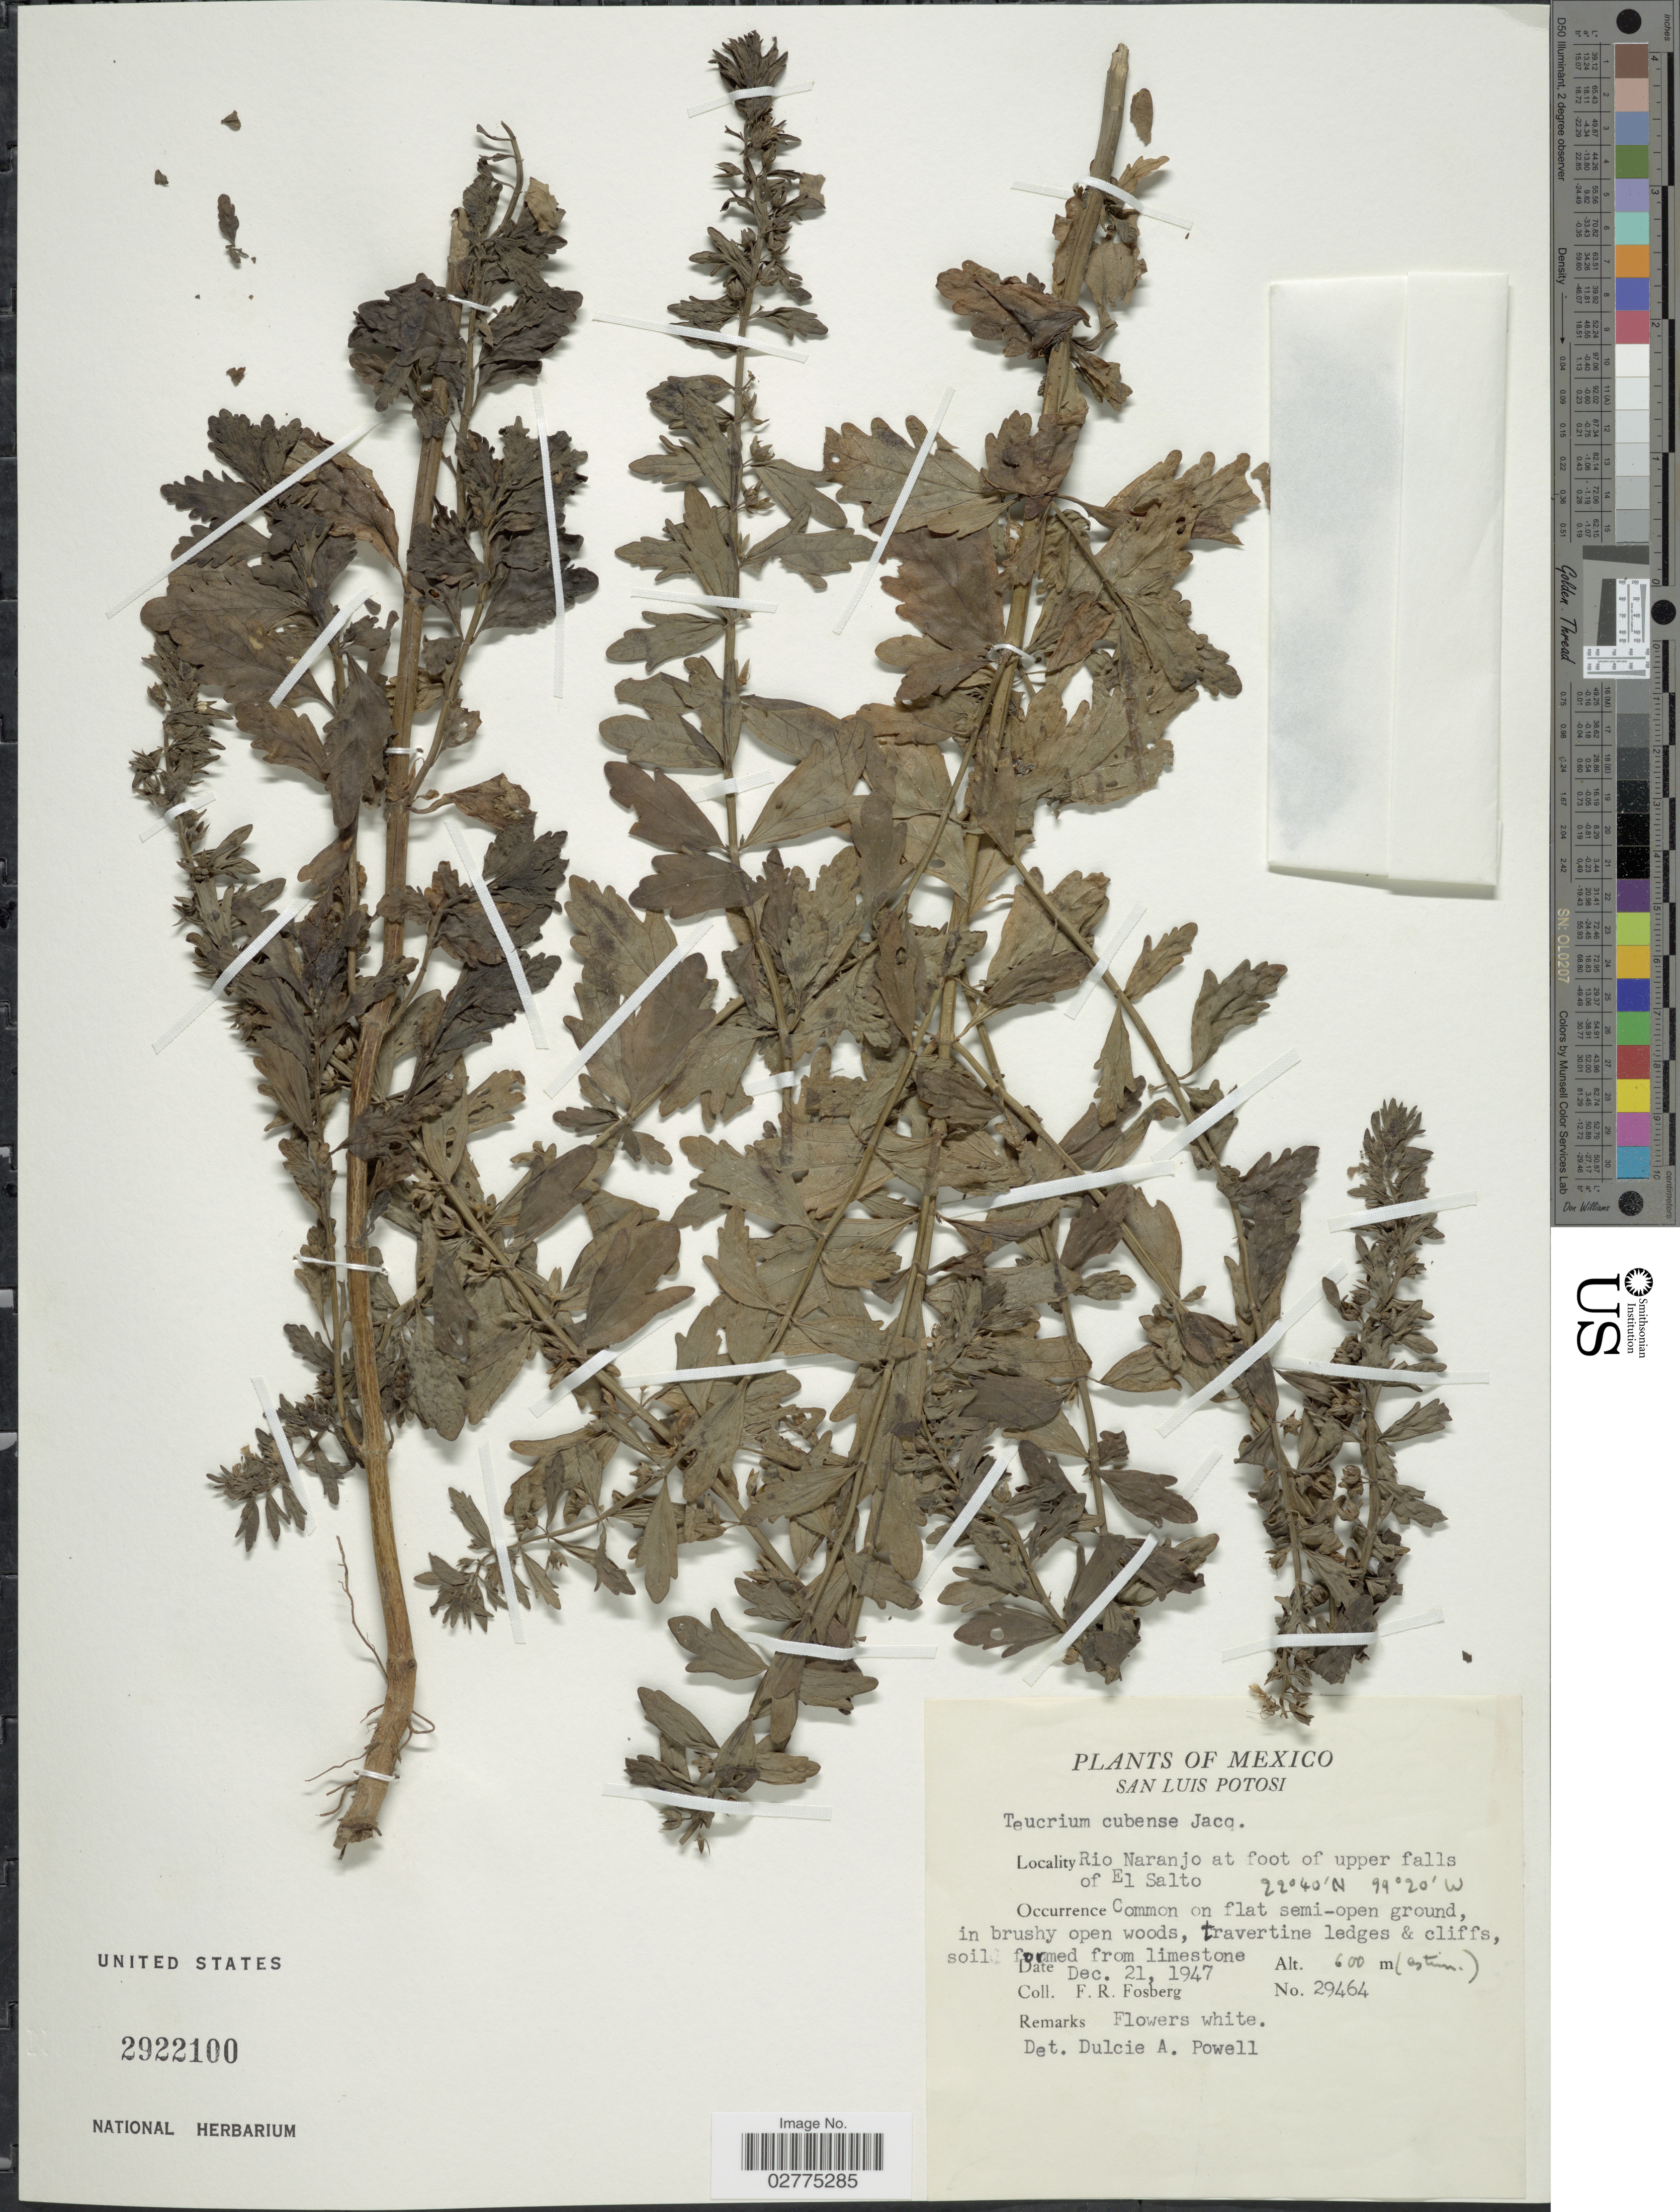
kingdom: Plantae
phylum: Tracheophyta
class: Magnoliopsida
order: Lamiales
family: Lamiaceae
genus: Teucrium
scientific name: Teucrium cubense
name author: Jacq.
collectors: F. R. Fosberg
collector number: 29464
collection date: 1947-12-21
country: Mexico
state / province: San Luis Potosí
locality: Rio Naranjo at foot of upper falls of El Salto.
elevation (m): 600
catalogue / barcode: US 2922100